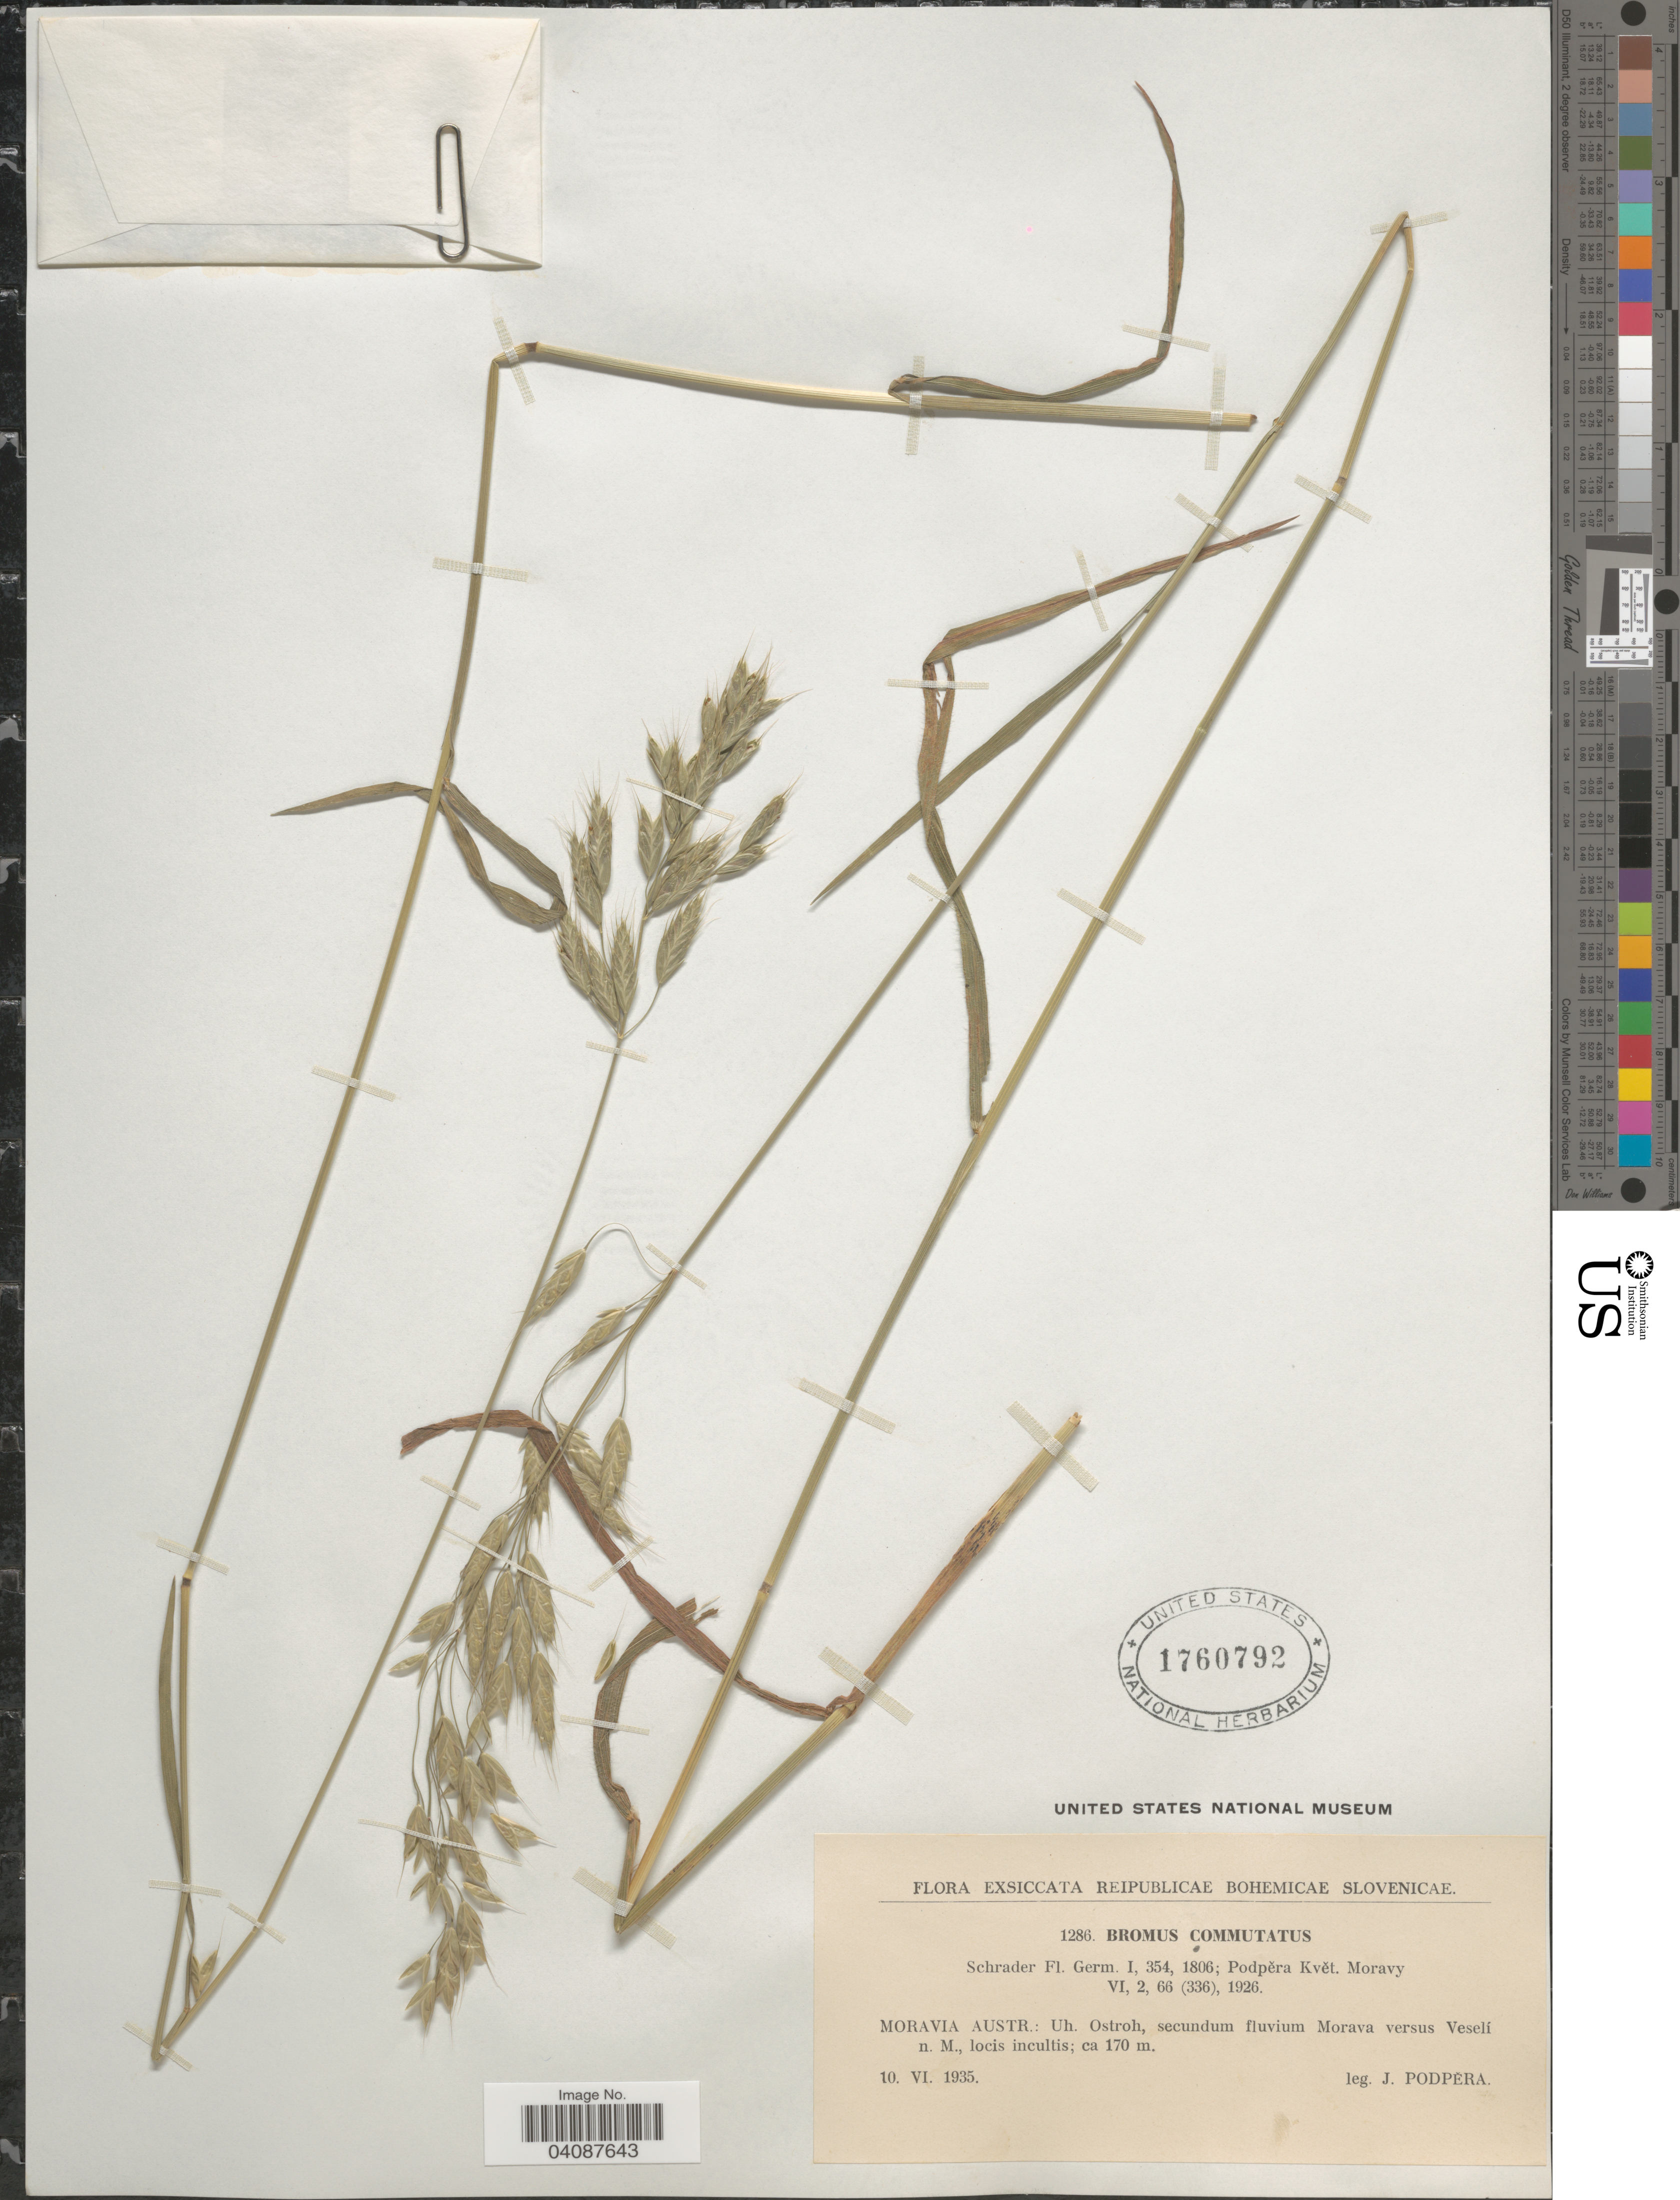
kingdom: Plantae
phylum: Tracheophyta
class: Liliopsida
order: Poales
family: Poaceae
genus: Bromus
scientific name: Bromus commutatus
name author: Schrad.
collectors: J. Podpera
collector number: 1286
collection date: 1935-06-10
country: Czechia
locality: Reipublicae Bohemicae Slovenicae. Moravia Austr.: Uh. Ostroh, secundum fluvium Morava versus Veselí n. M.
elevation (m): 170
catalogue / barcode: US 1760792